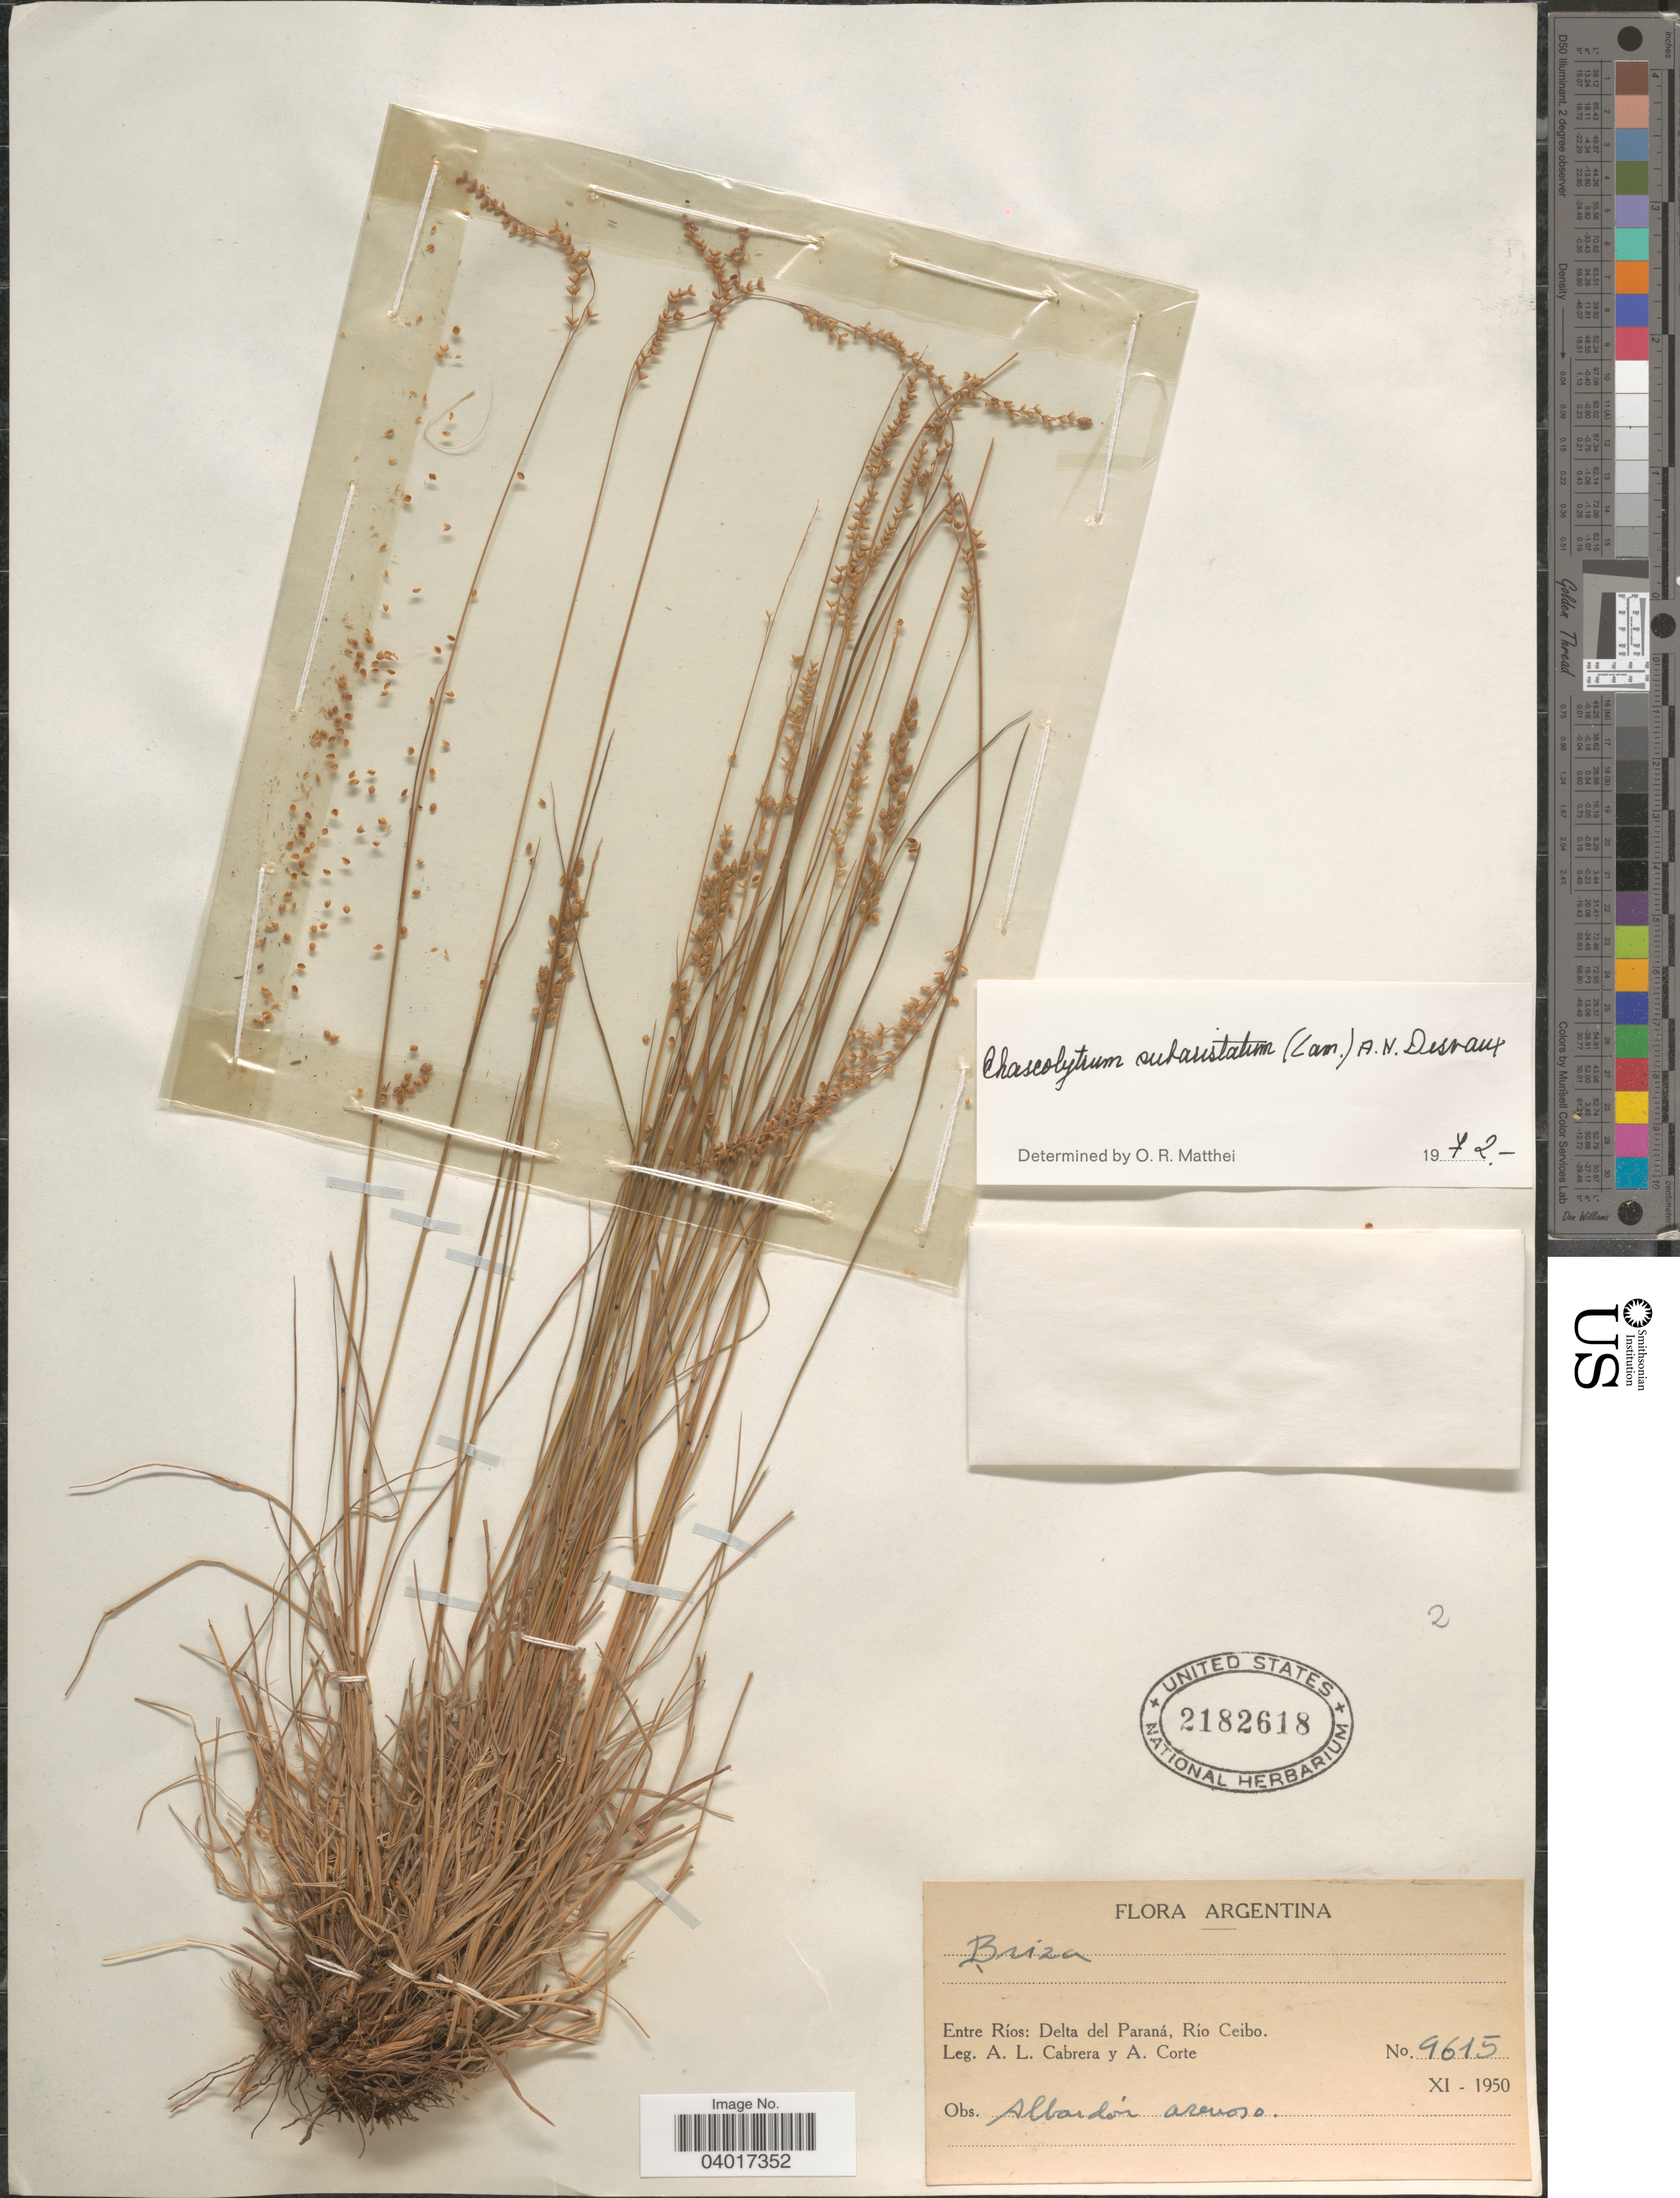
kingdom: Plantae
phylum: Tracheophyta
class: Liliopsida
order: Poales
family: Poaceae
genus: Chascolytrum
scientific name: Chascolytrum subaristatum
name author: (Lam.) Desv.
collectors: A. L. Cabrera & A. Corte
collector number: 9615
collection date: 1950-11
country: Argentina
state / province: Entre Rios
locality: Delta del Paraná, Río Ceibo.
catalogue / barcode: US 2182618